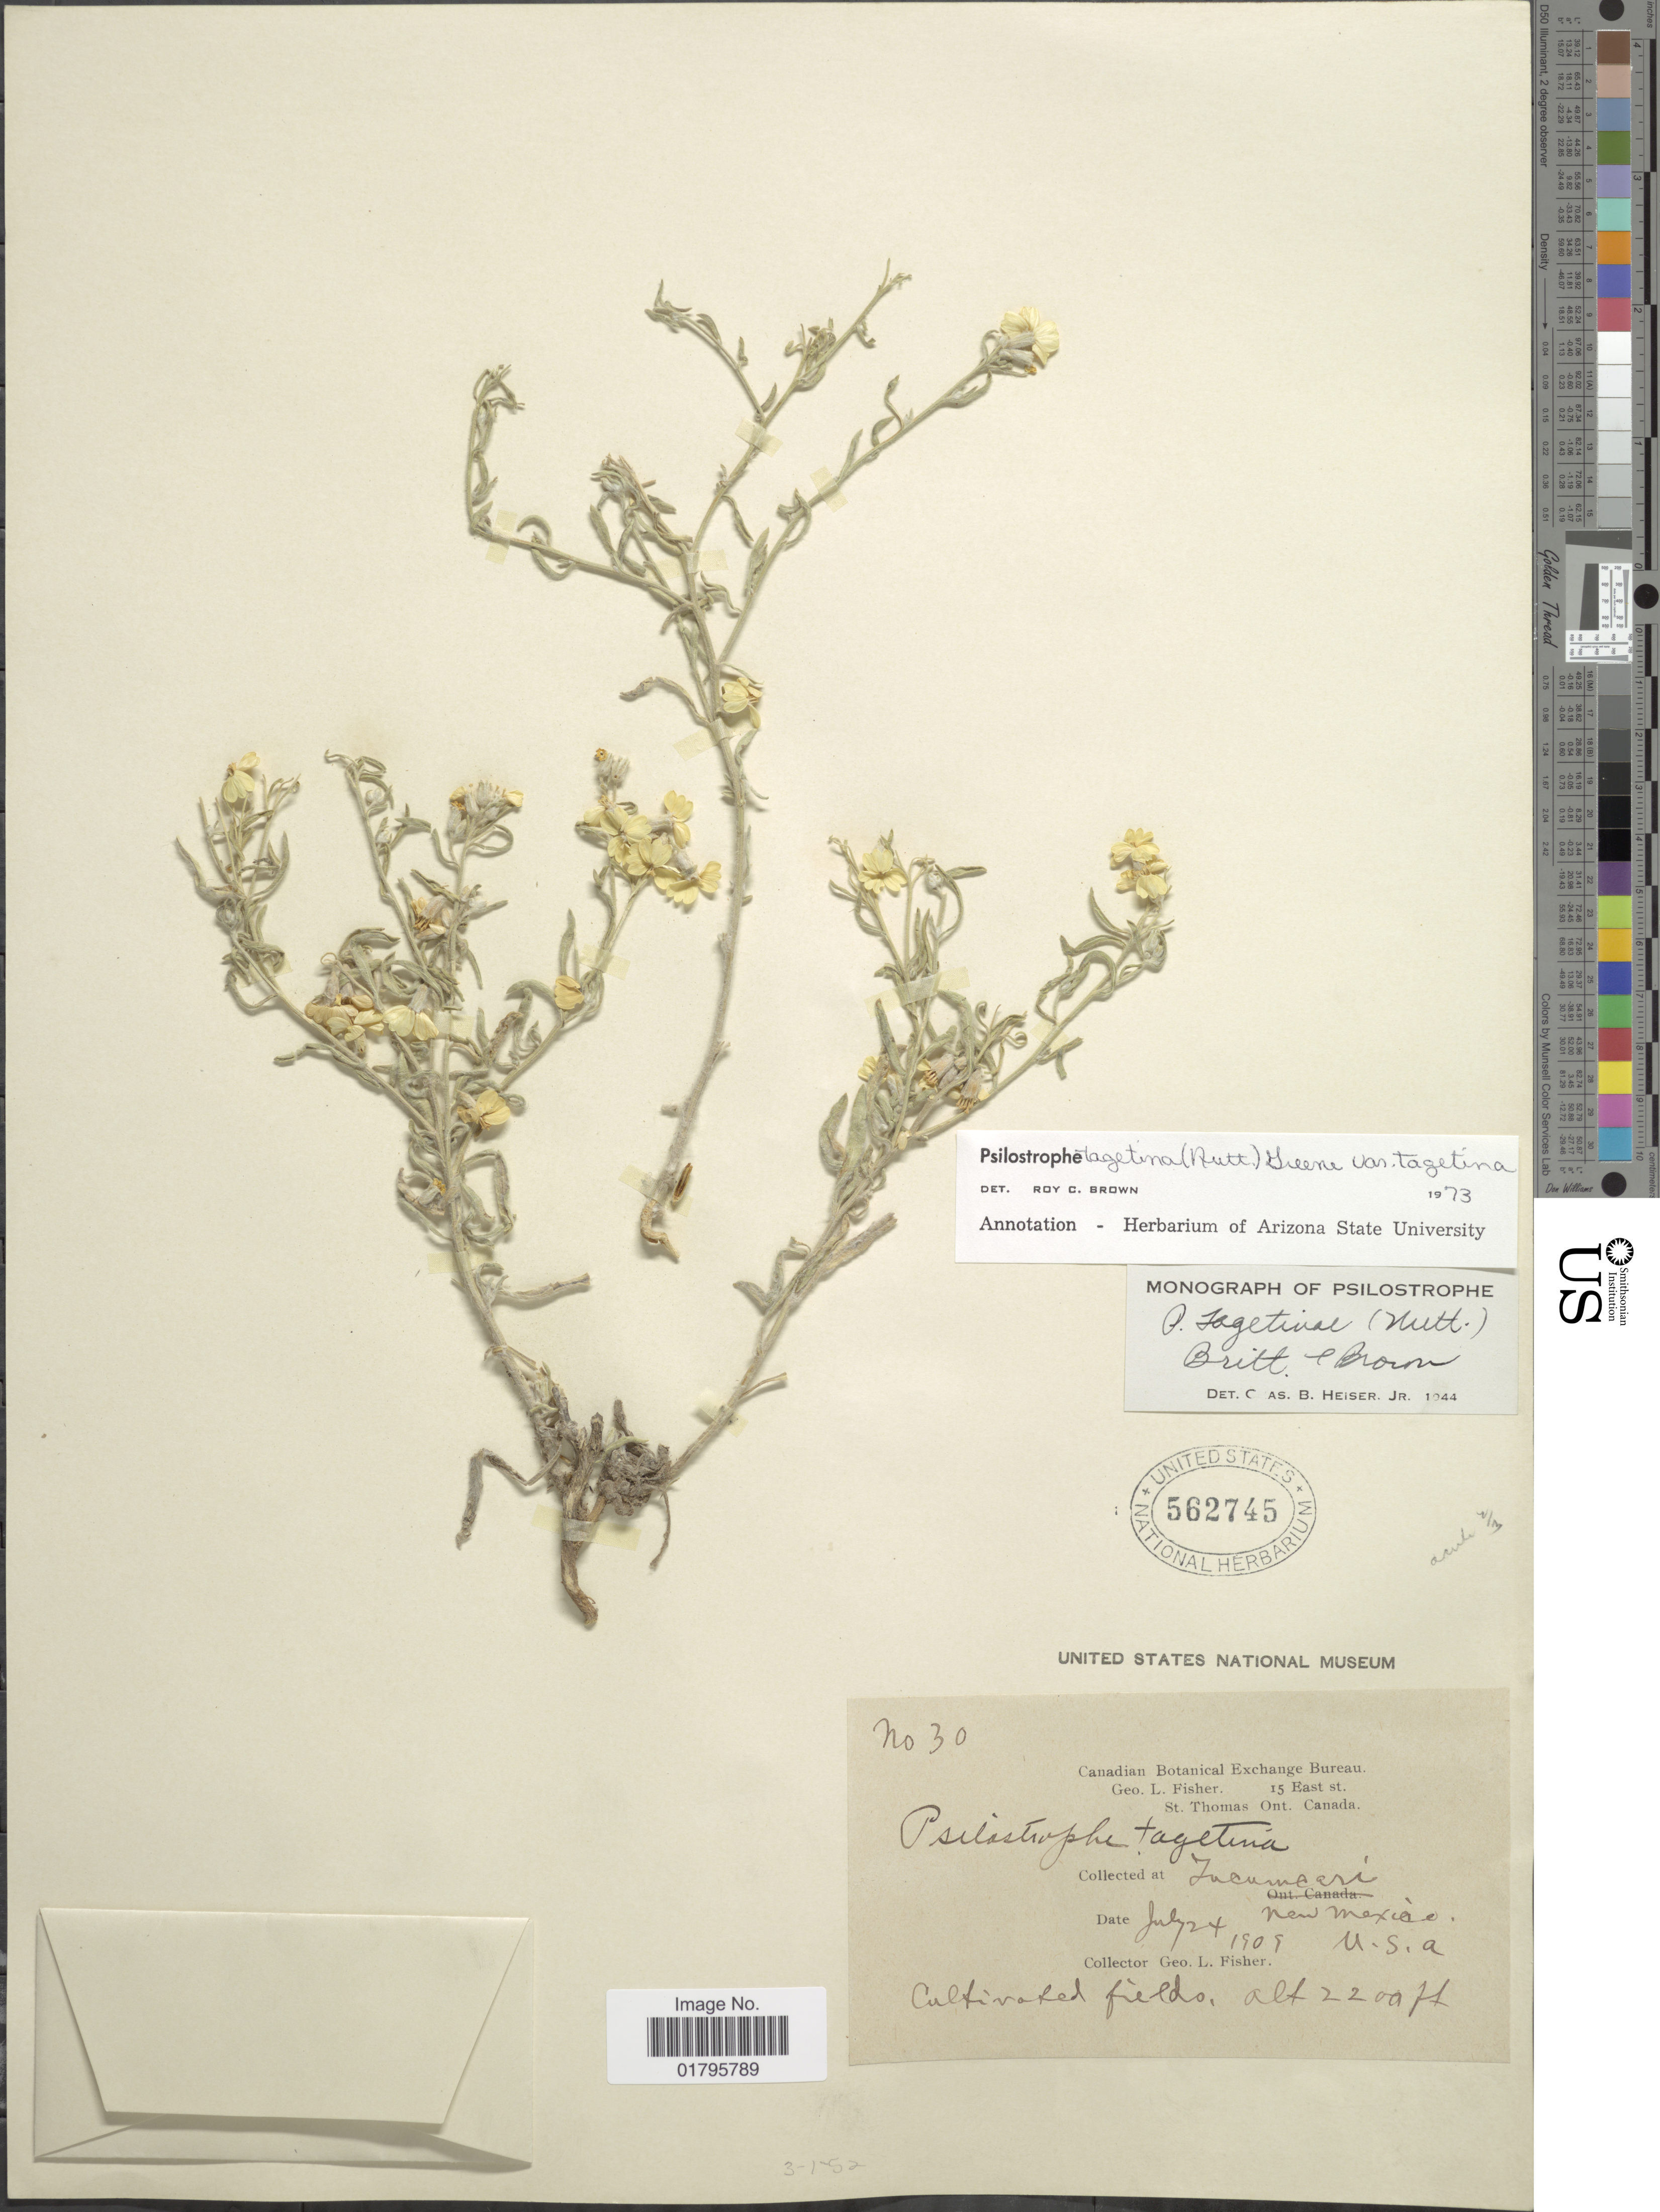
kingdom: Plantae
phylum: Tracheophyta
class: Magnoliopsida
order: Asterales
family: Asteraceae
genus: Psilostrophe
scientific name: Psilostrophe tagetina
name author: (Nutt.) Greene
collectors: G. L. Fisher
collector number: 30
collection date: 1909-07-24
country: United States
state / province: New Mexico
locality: Tucumcari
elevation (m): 671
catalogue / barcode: US 562745